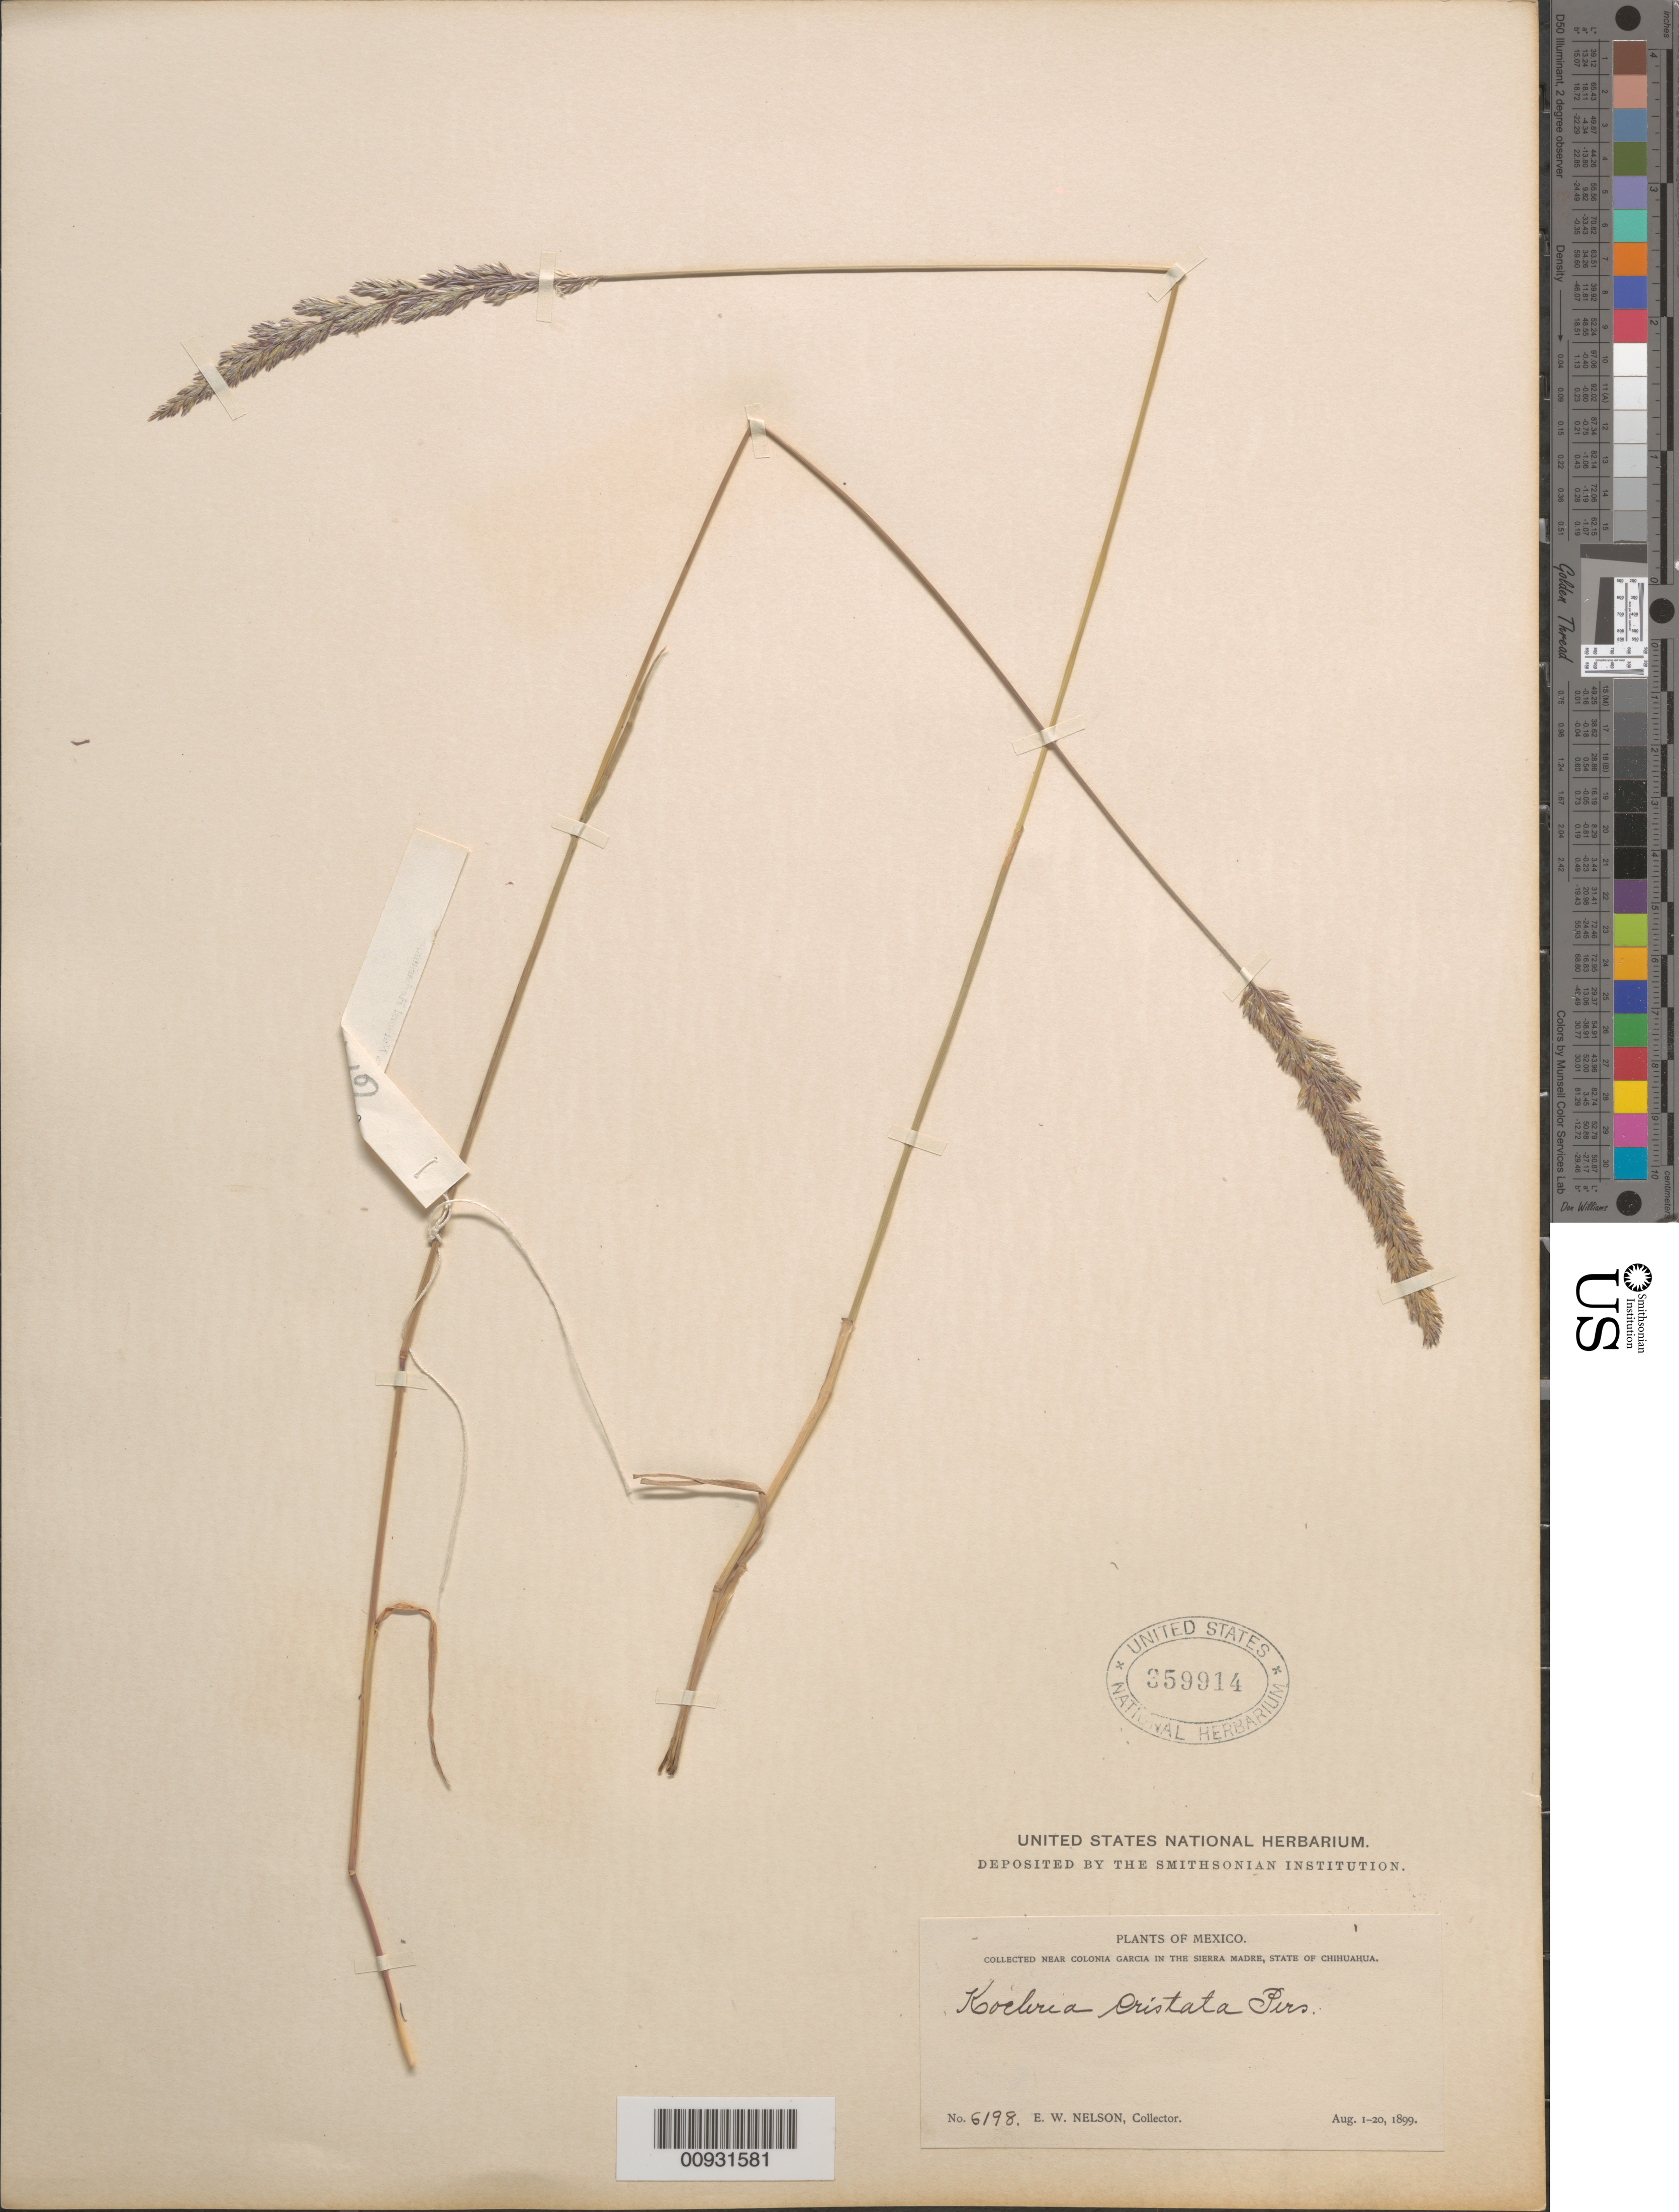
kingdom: Plantae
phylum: Tracheophyta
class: Liliopsida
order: Poales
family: Poaceae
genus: Koeleria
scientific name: Koeleria pyramidata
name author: (Lam.) P. Beauv.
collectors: E. W. Nelson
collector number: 6198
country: Mexico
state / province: Chihuahua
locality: Near Colonia Garcia in the Sierra Madre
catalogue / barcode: US 359914